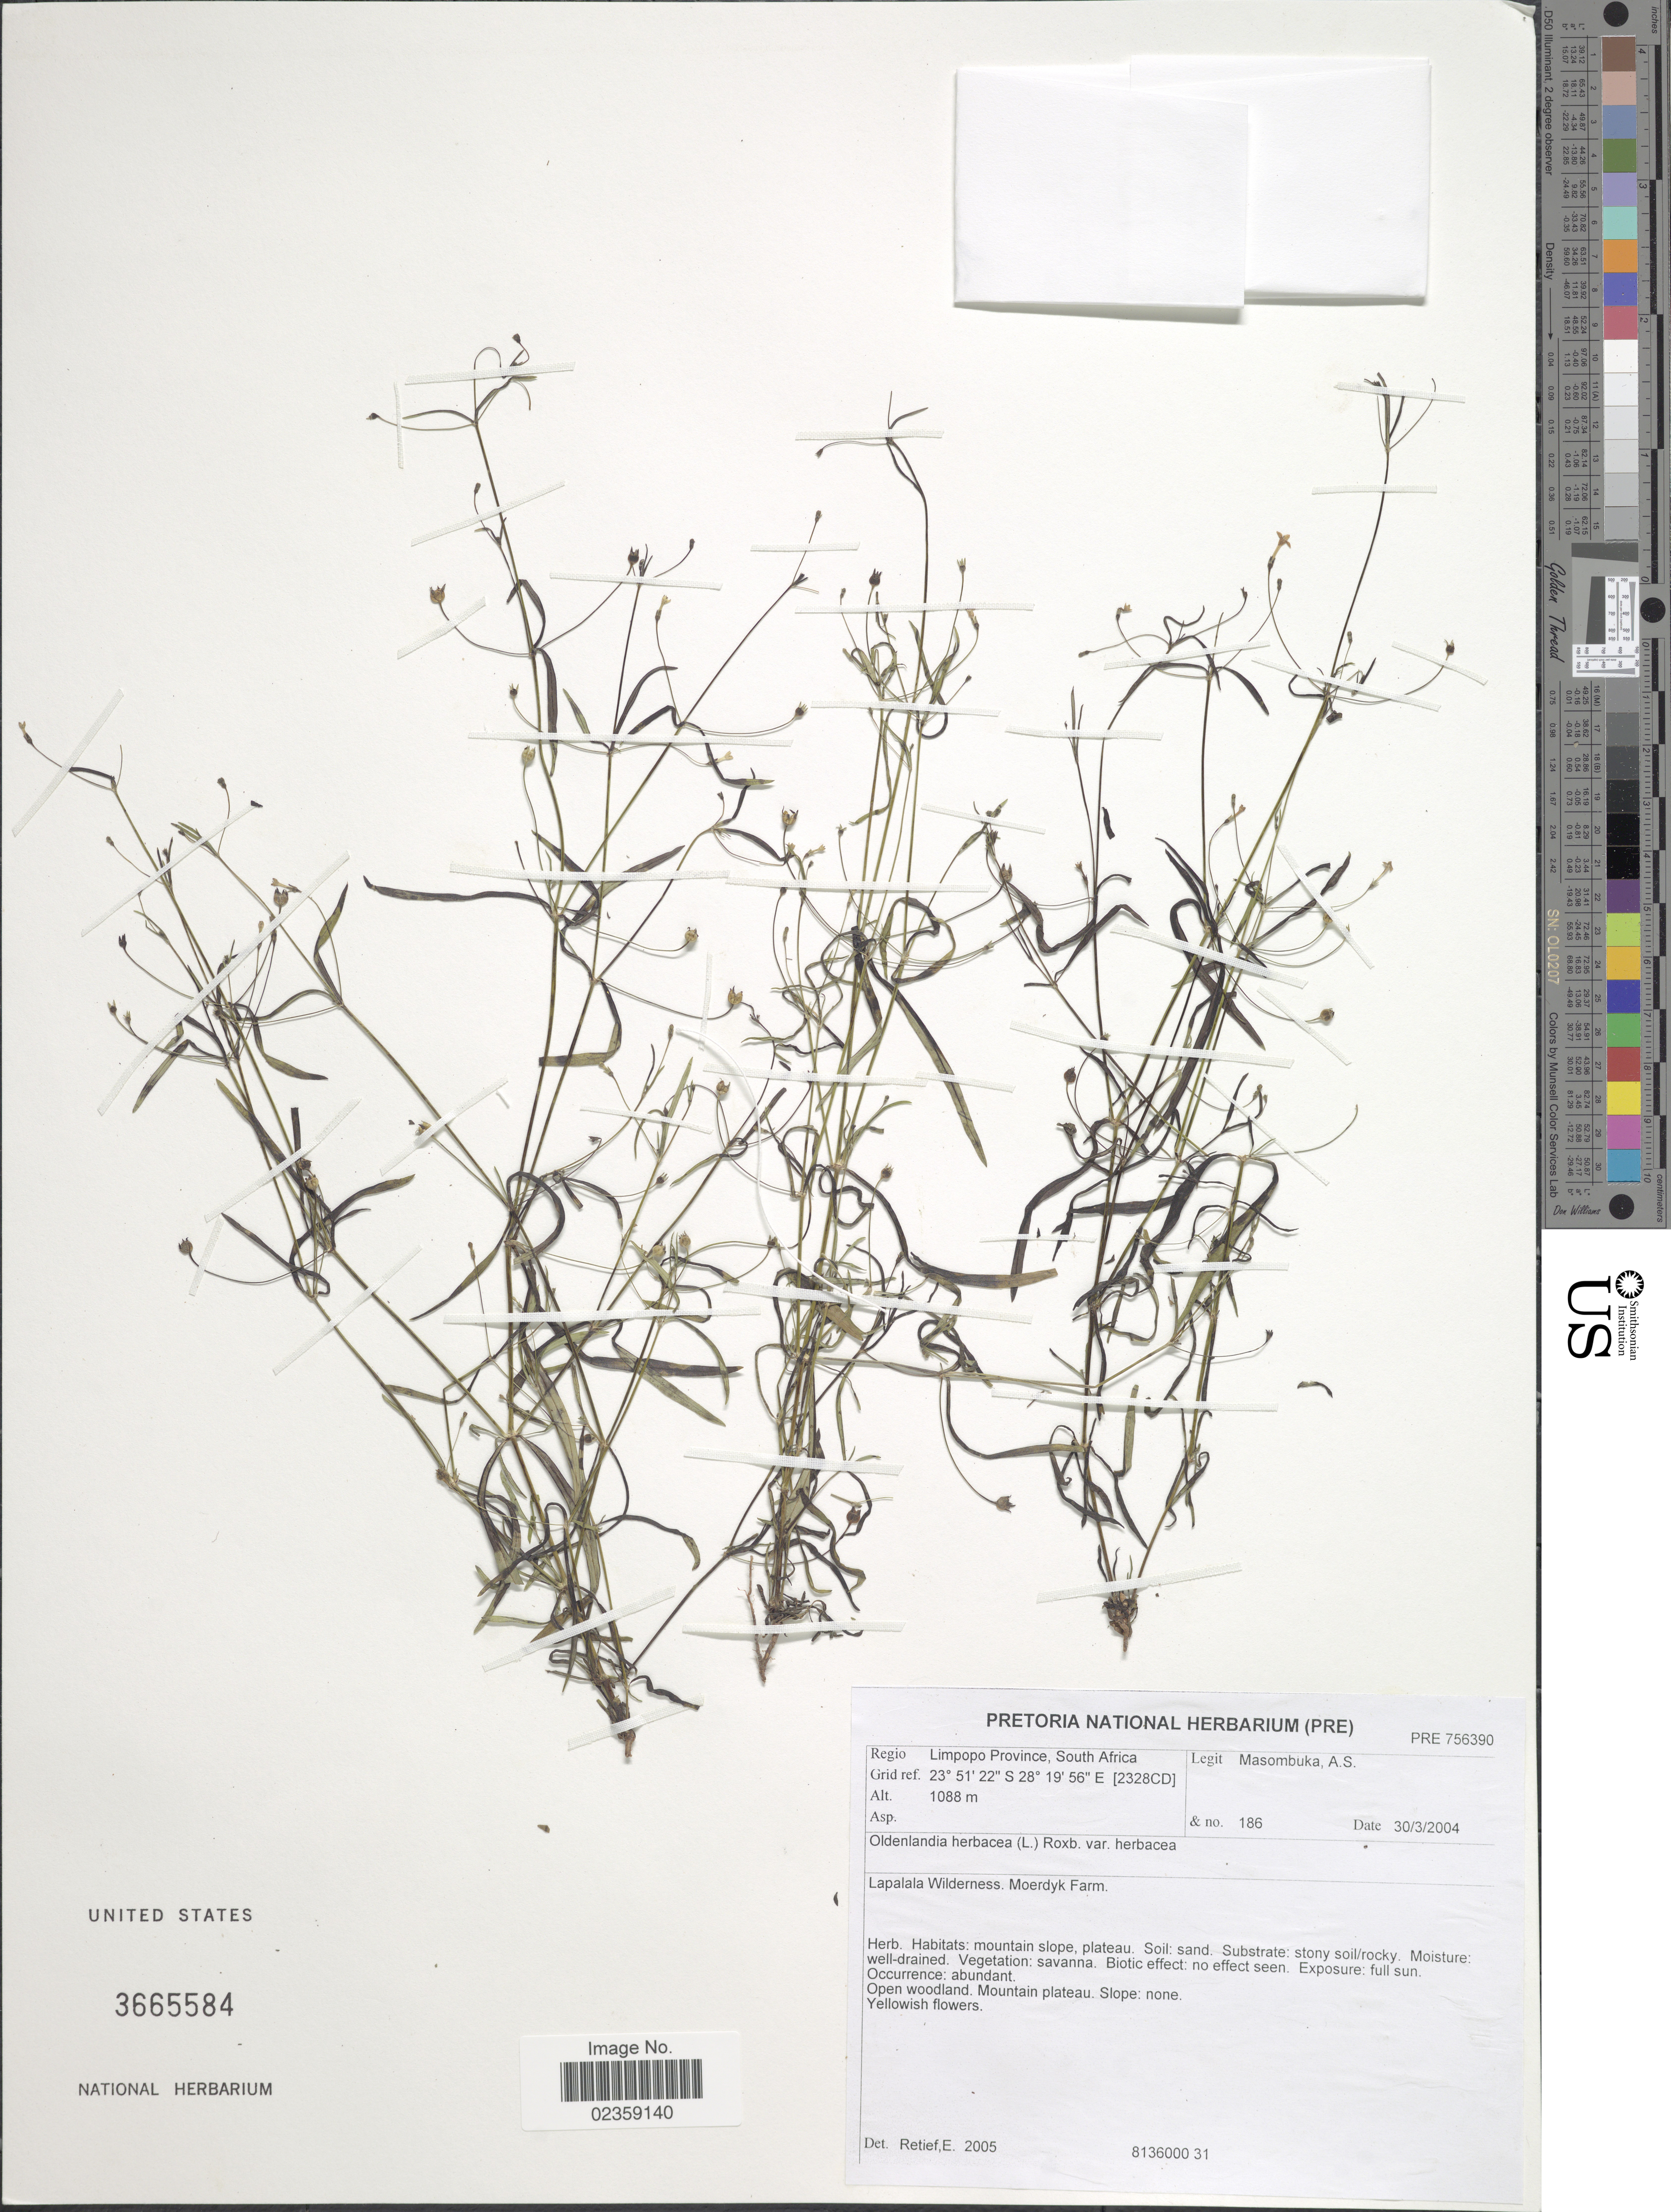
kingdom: Plantae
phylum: Tracheophyta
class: Magnoliopsida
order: Gentianales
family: Rubiaceae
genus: Oldenlandia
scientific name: Oldenlandia herbacea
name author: (L.) Roxb.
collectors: A. Masombuka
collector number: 186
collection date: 2004-03-30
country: South Africa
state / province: Limpopo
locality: Limpopo Province, South Africa. Lapalala Wilderness. Moerdyk Farm.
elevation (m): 1088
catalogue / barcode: US 3665584